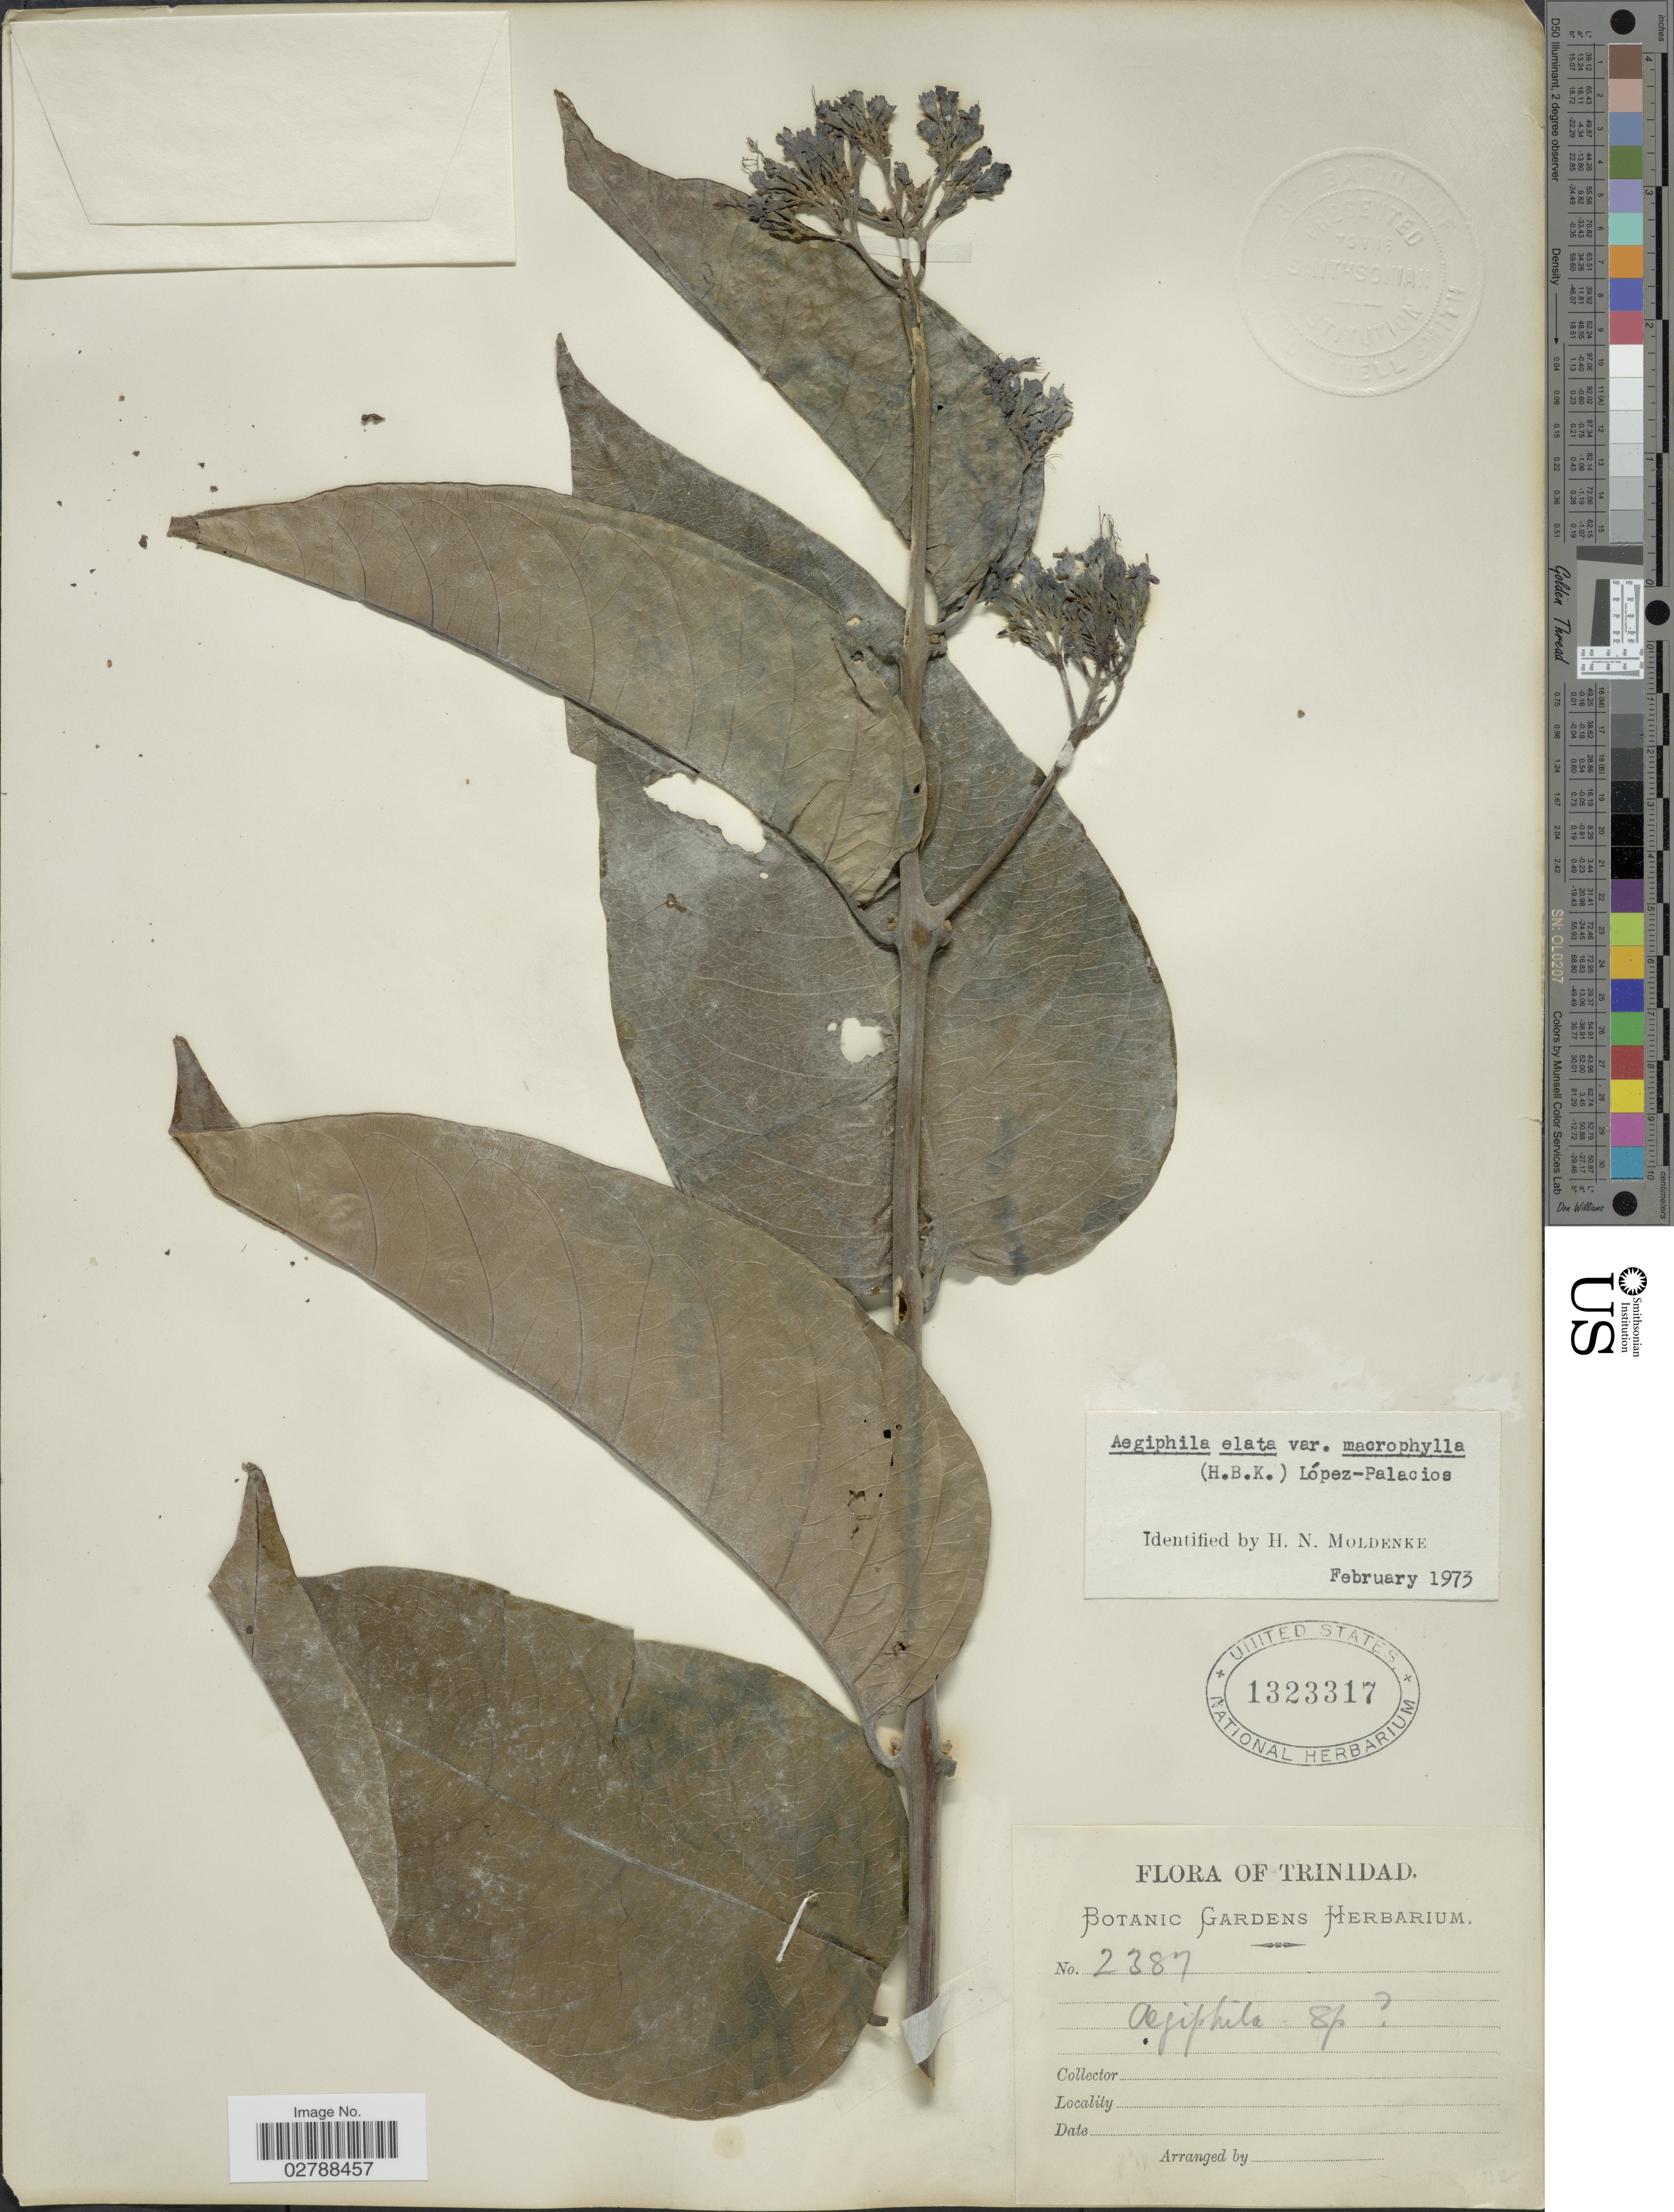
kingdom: Plantae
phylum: Tracheophyta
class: Magnoliopsida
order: Lamiales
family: Lamiaceae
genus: Aegiphila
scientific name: Aegiphila elata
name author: Sw.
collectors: ex herb. Botanic Gardens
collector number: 2387*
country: Trinidad and Tobago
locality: Trinidad.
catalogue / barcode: US 1323317